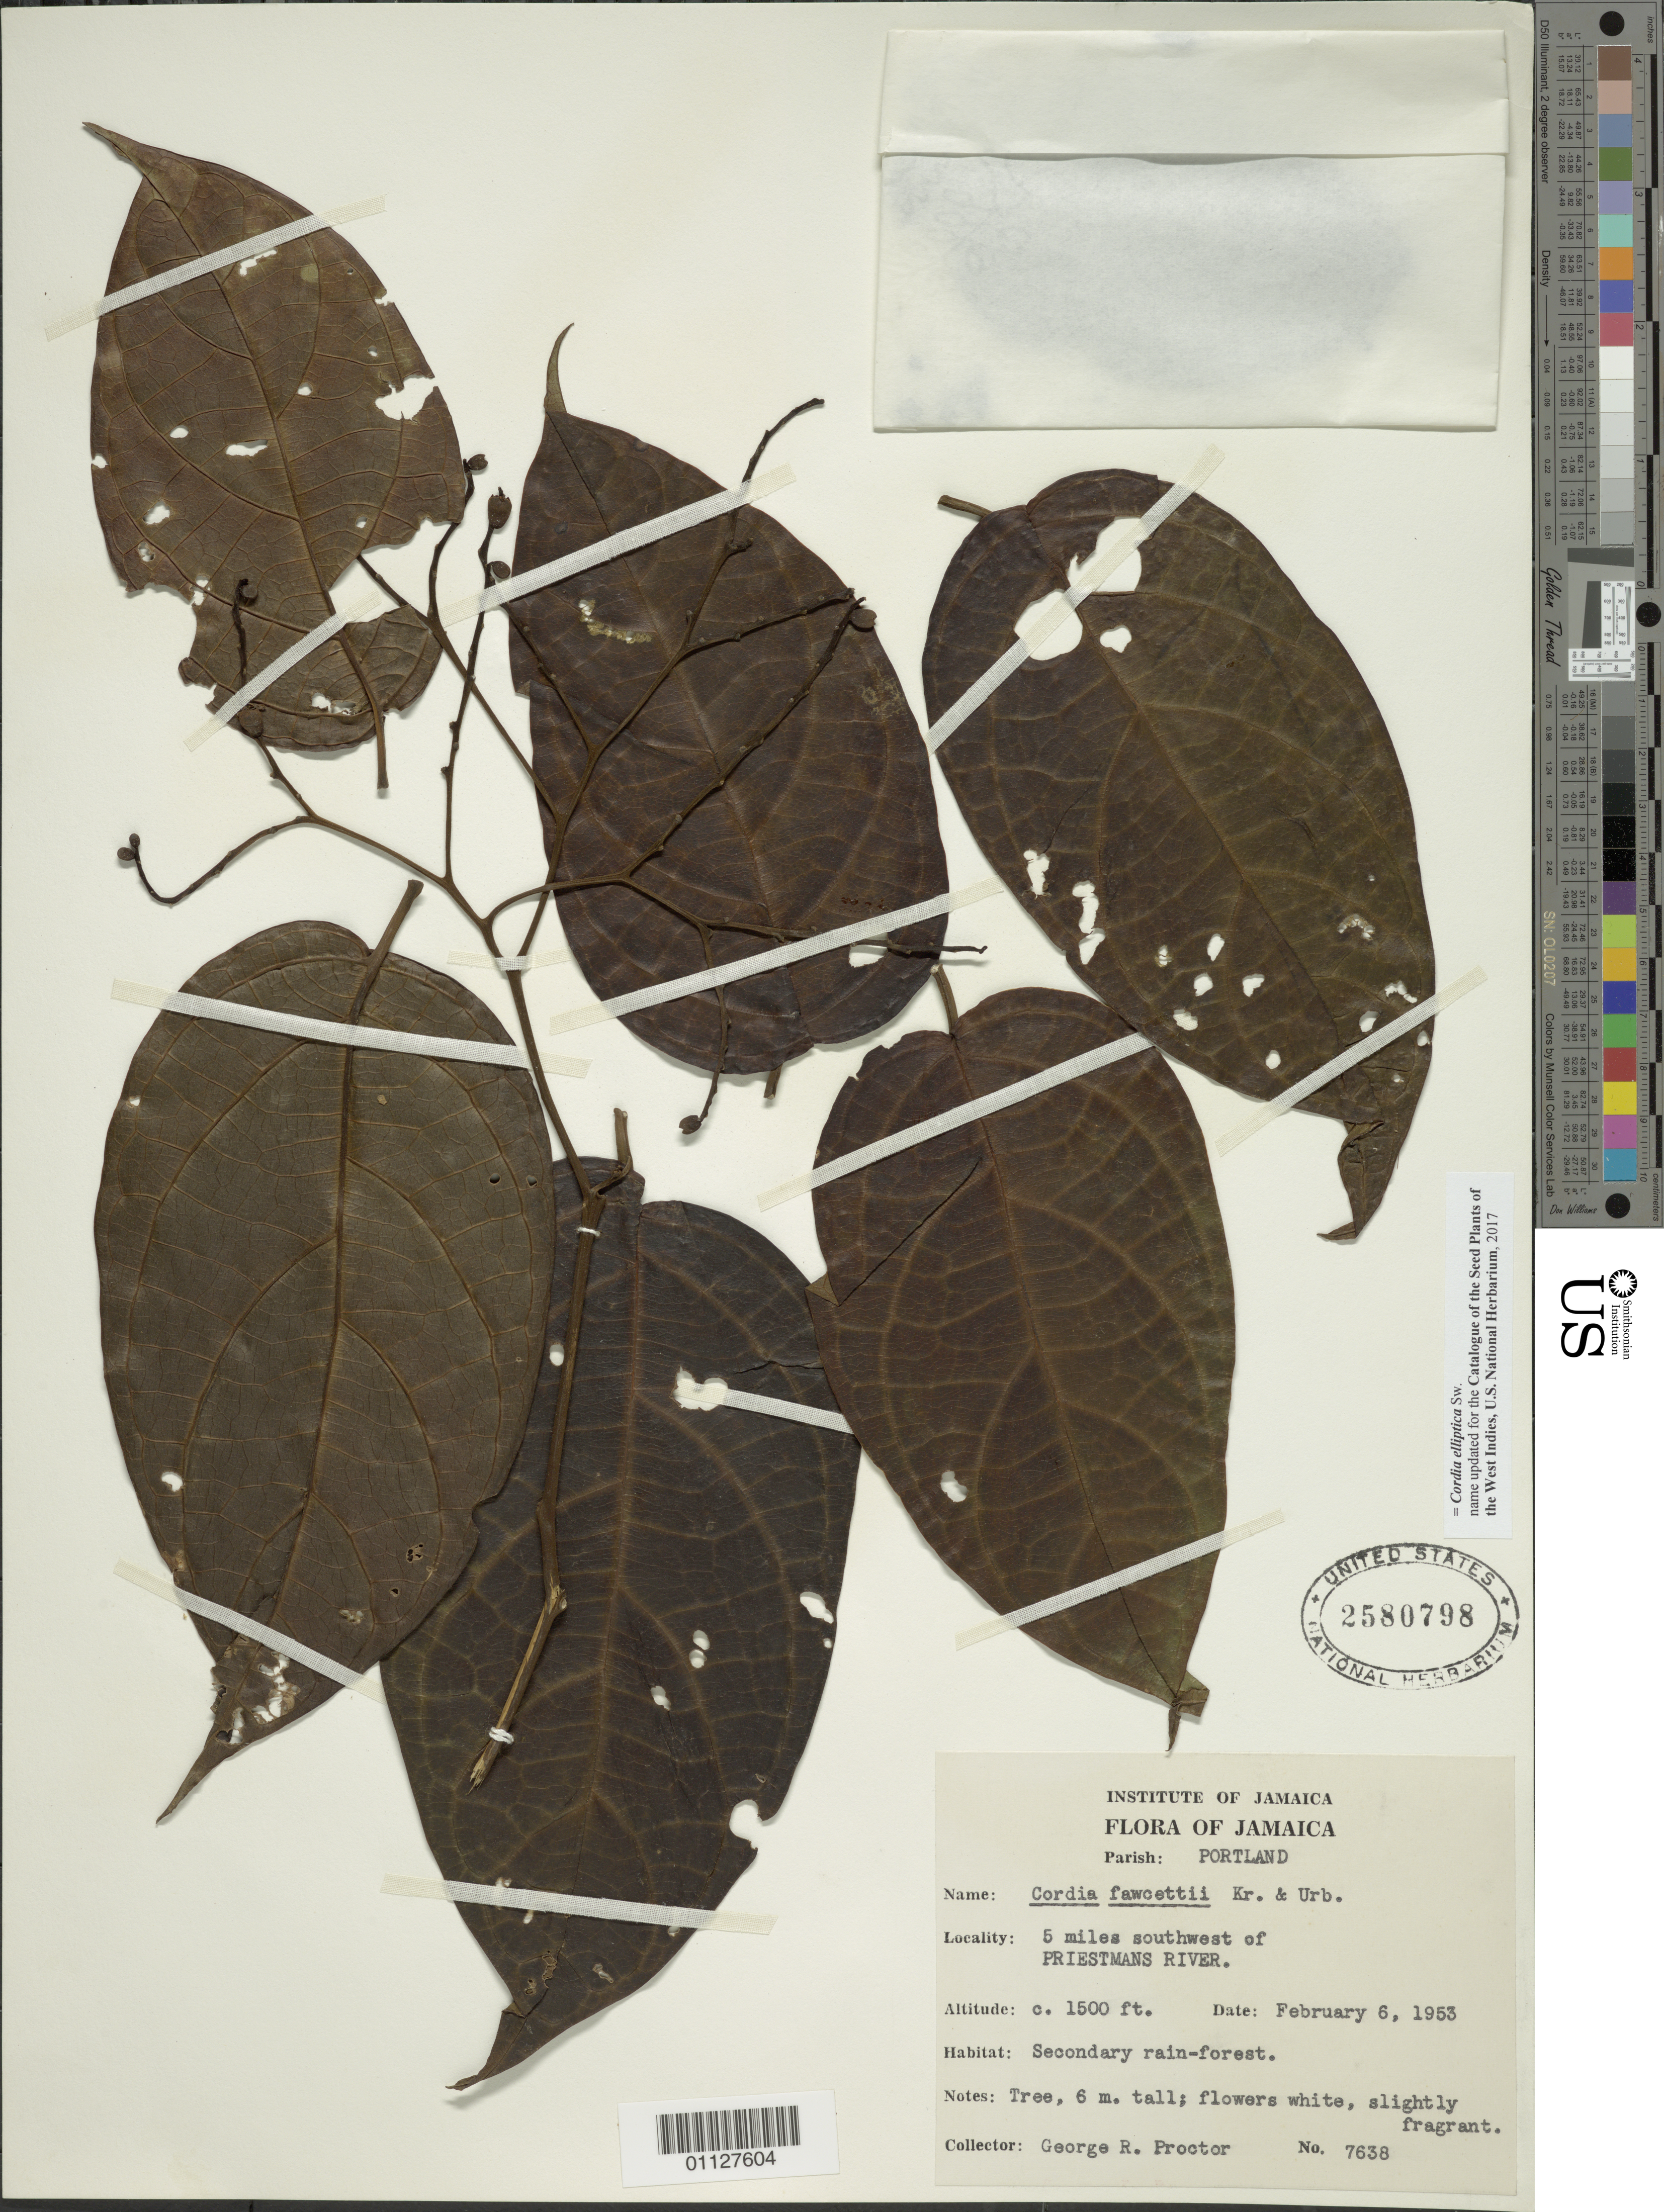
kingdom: Plantae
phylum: Tracheophyta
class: Magnoliopsida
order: Boraginales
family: Cordiaceae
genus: Cordia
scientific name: Cordia elliptica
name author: Sw.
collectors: G. R. Proctor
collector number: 7638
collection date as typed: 06 Feb 1953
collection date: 1953-02-06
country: Jamaica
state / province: Portland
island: Jamaica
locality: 5 miles SW of Priestmans River. Secondary rain-forest.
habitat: Secondary rainforest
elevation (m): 1500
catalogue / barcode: US 2580798